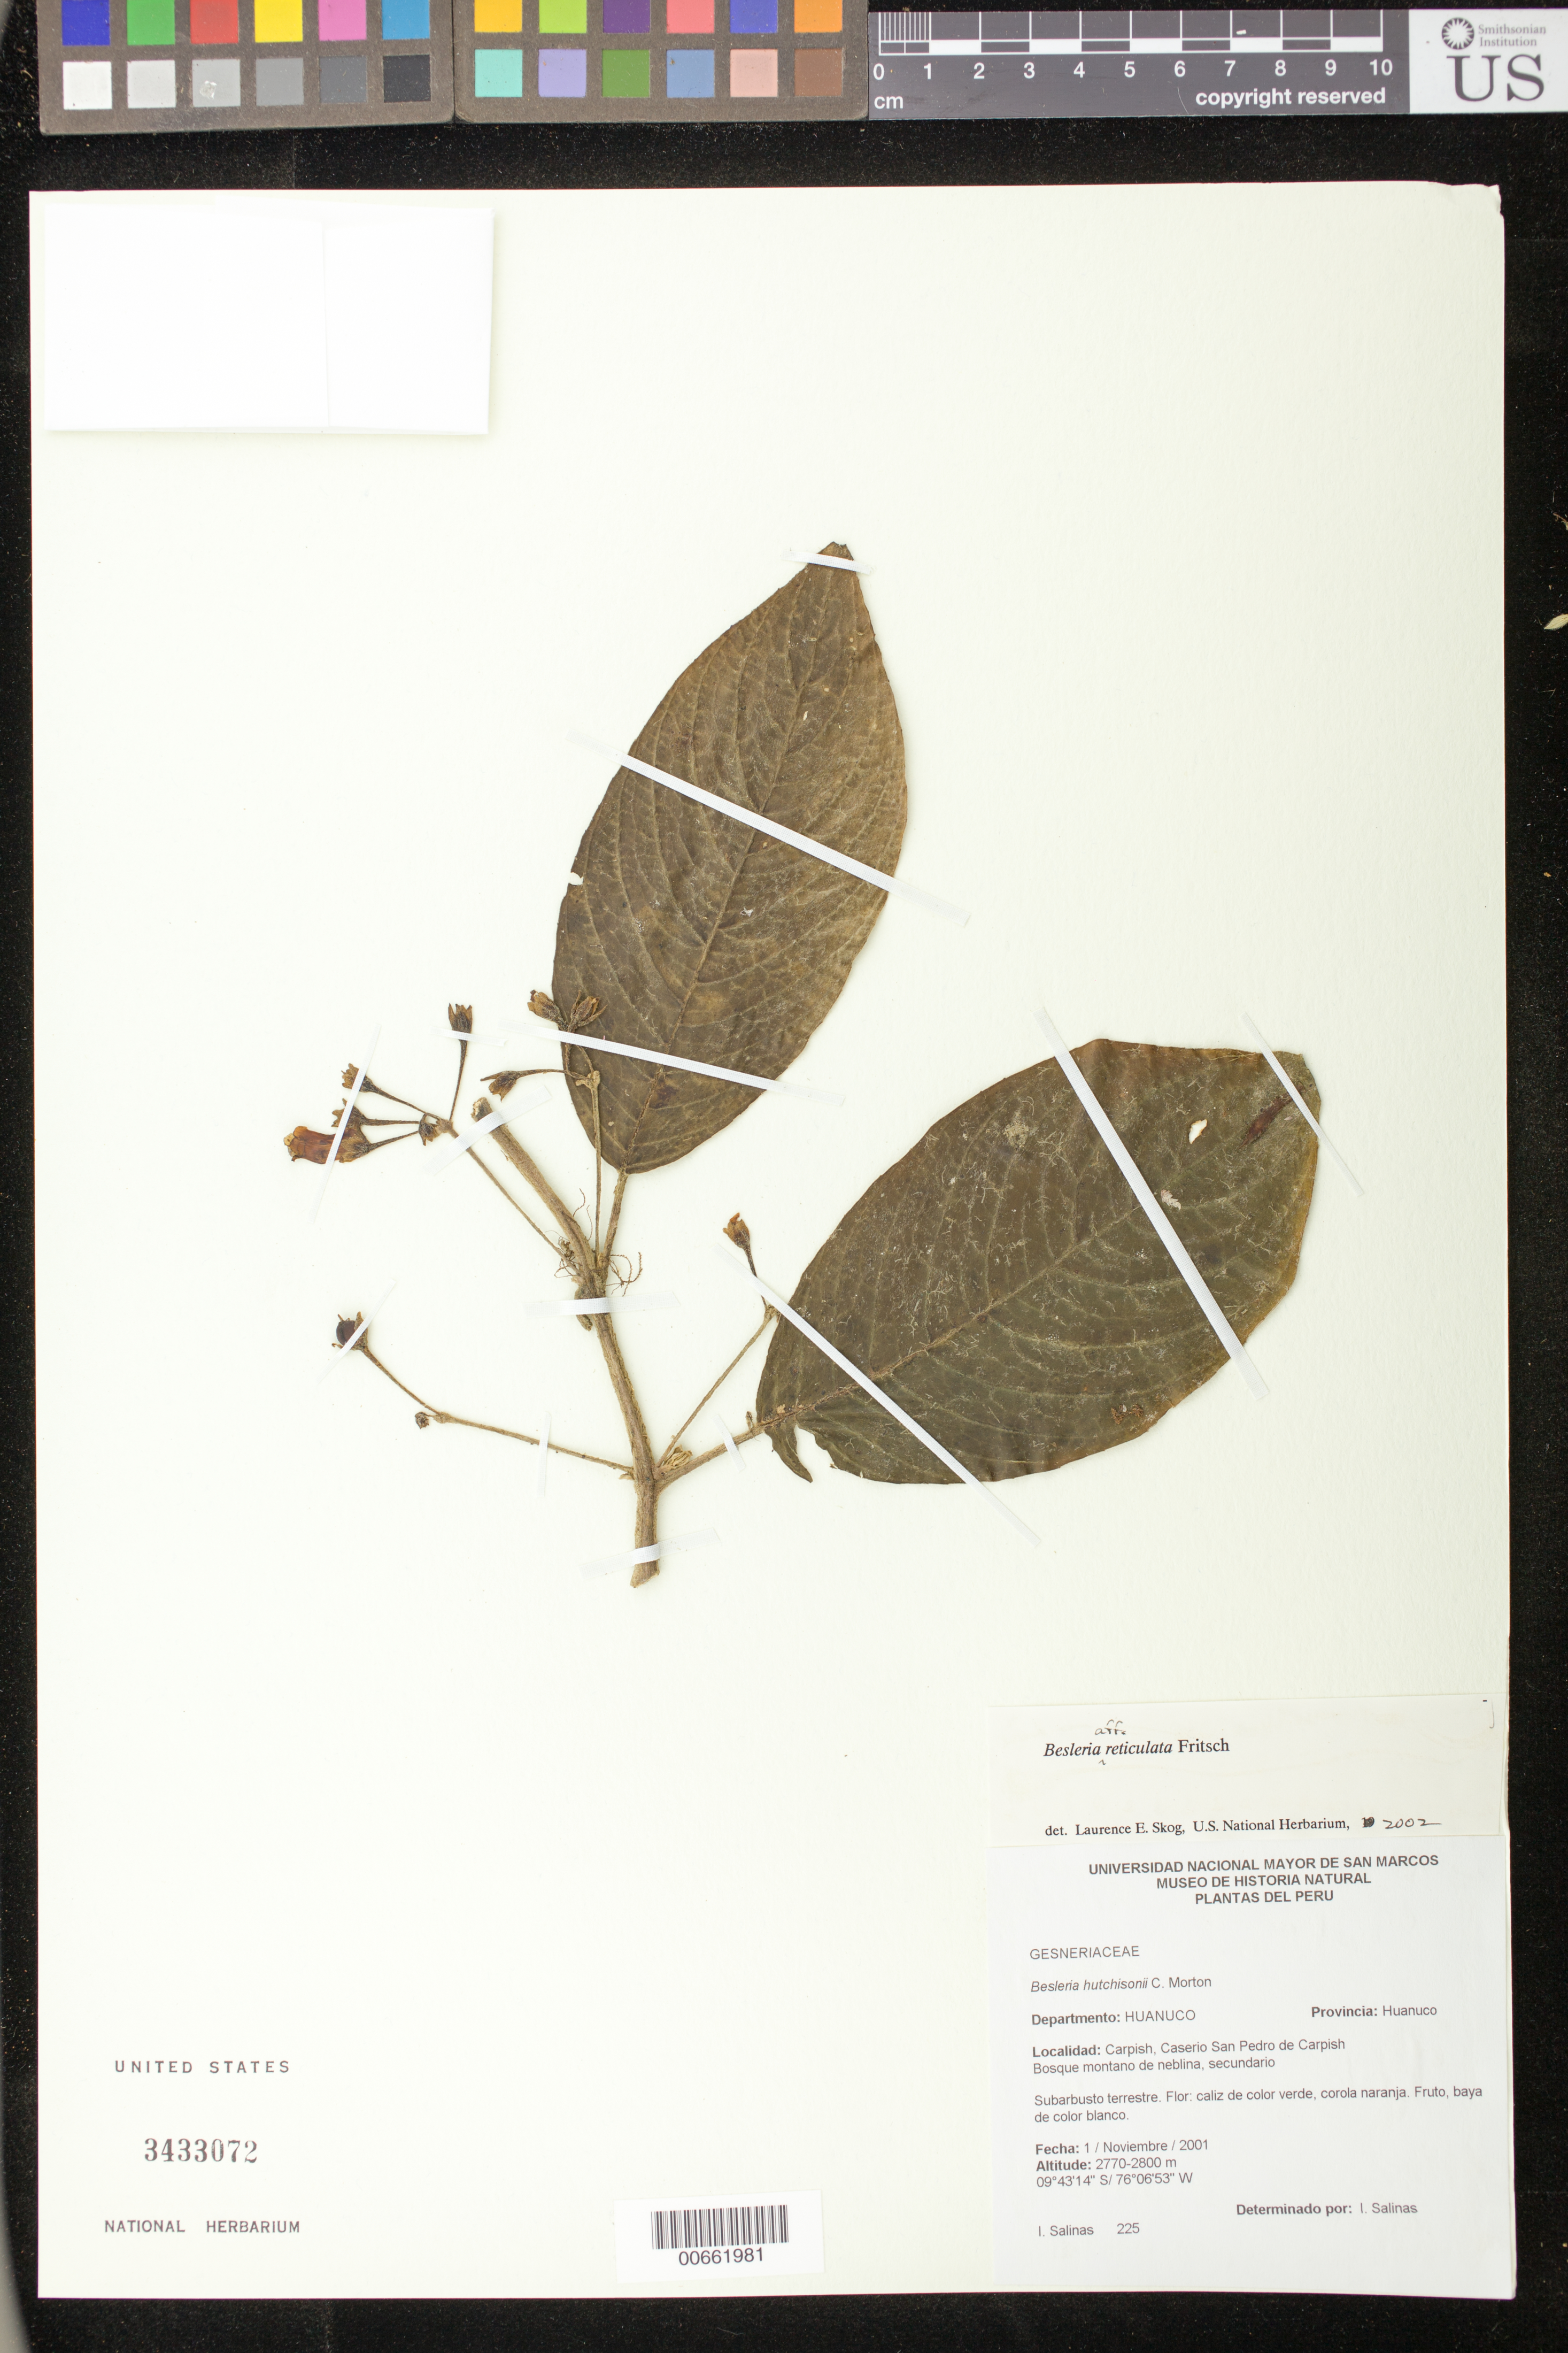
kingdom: Plantae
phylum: Tracheophyta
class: Magnoliopsida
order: Lamiales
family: Gesneriaceae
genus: Besleria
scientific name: Besleria reticulata var. reticulata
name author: Fritsch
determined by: Skog, Laurence E.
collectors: I. Salinas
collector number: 225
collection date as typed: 01 Nov 2001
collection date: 2001-11-01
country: Peru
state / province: Huánuco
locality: Prov. Huanuco, Carpish, Caserio San Pedro de Carpish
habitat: Bosque montano de neblina, secundario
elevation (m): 2770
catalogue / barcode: US 3433072